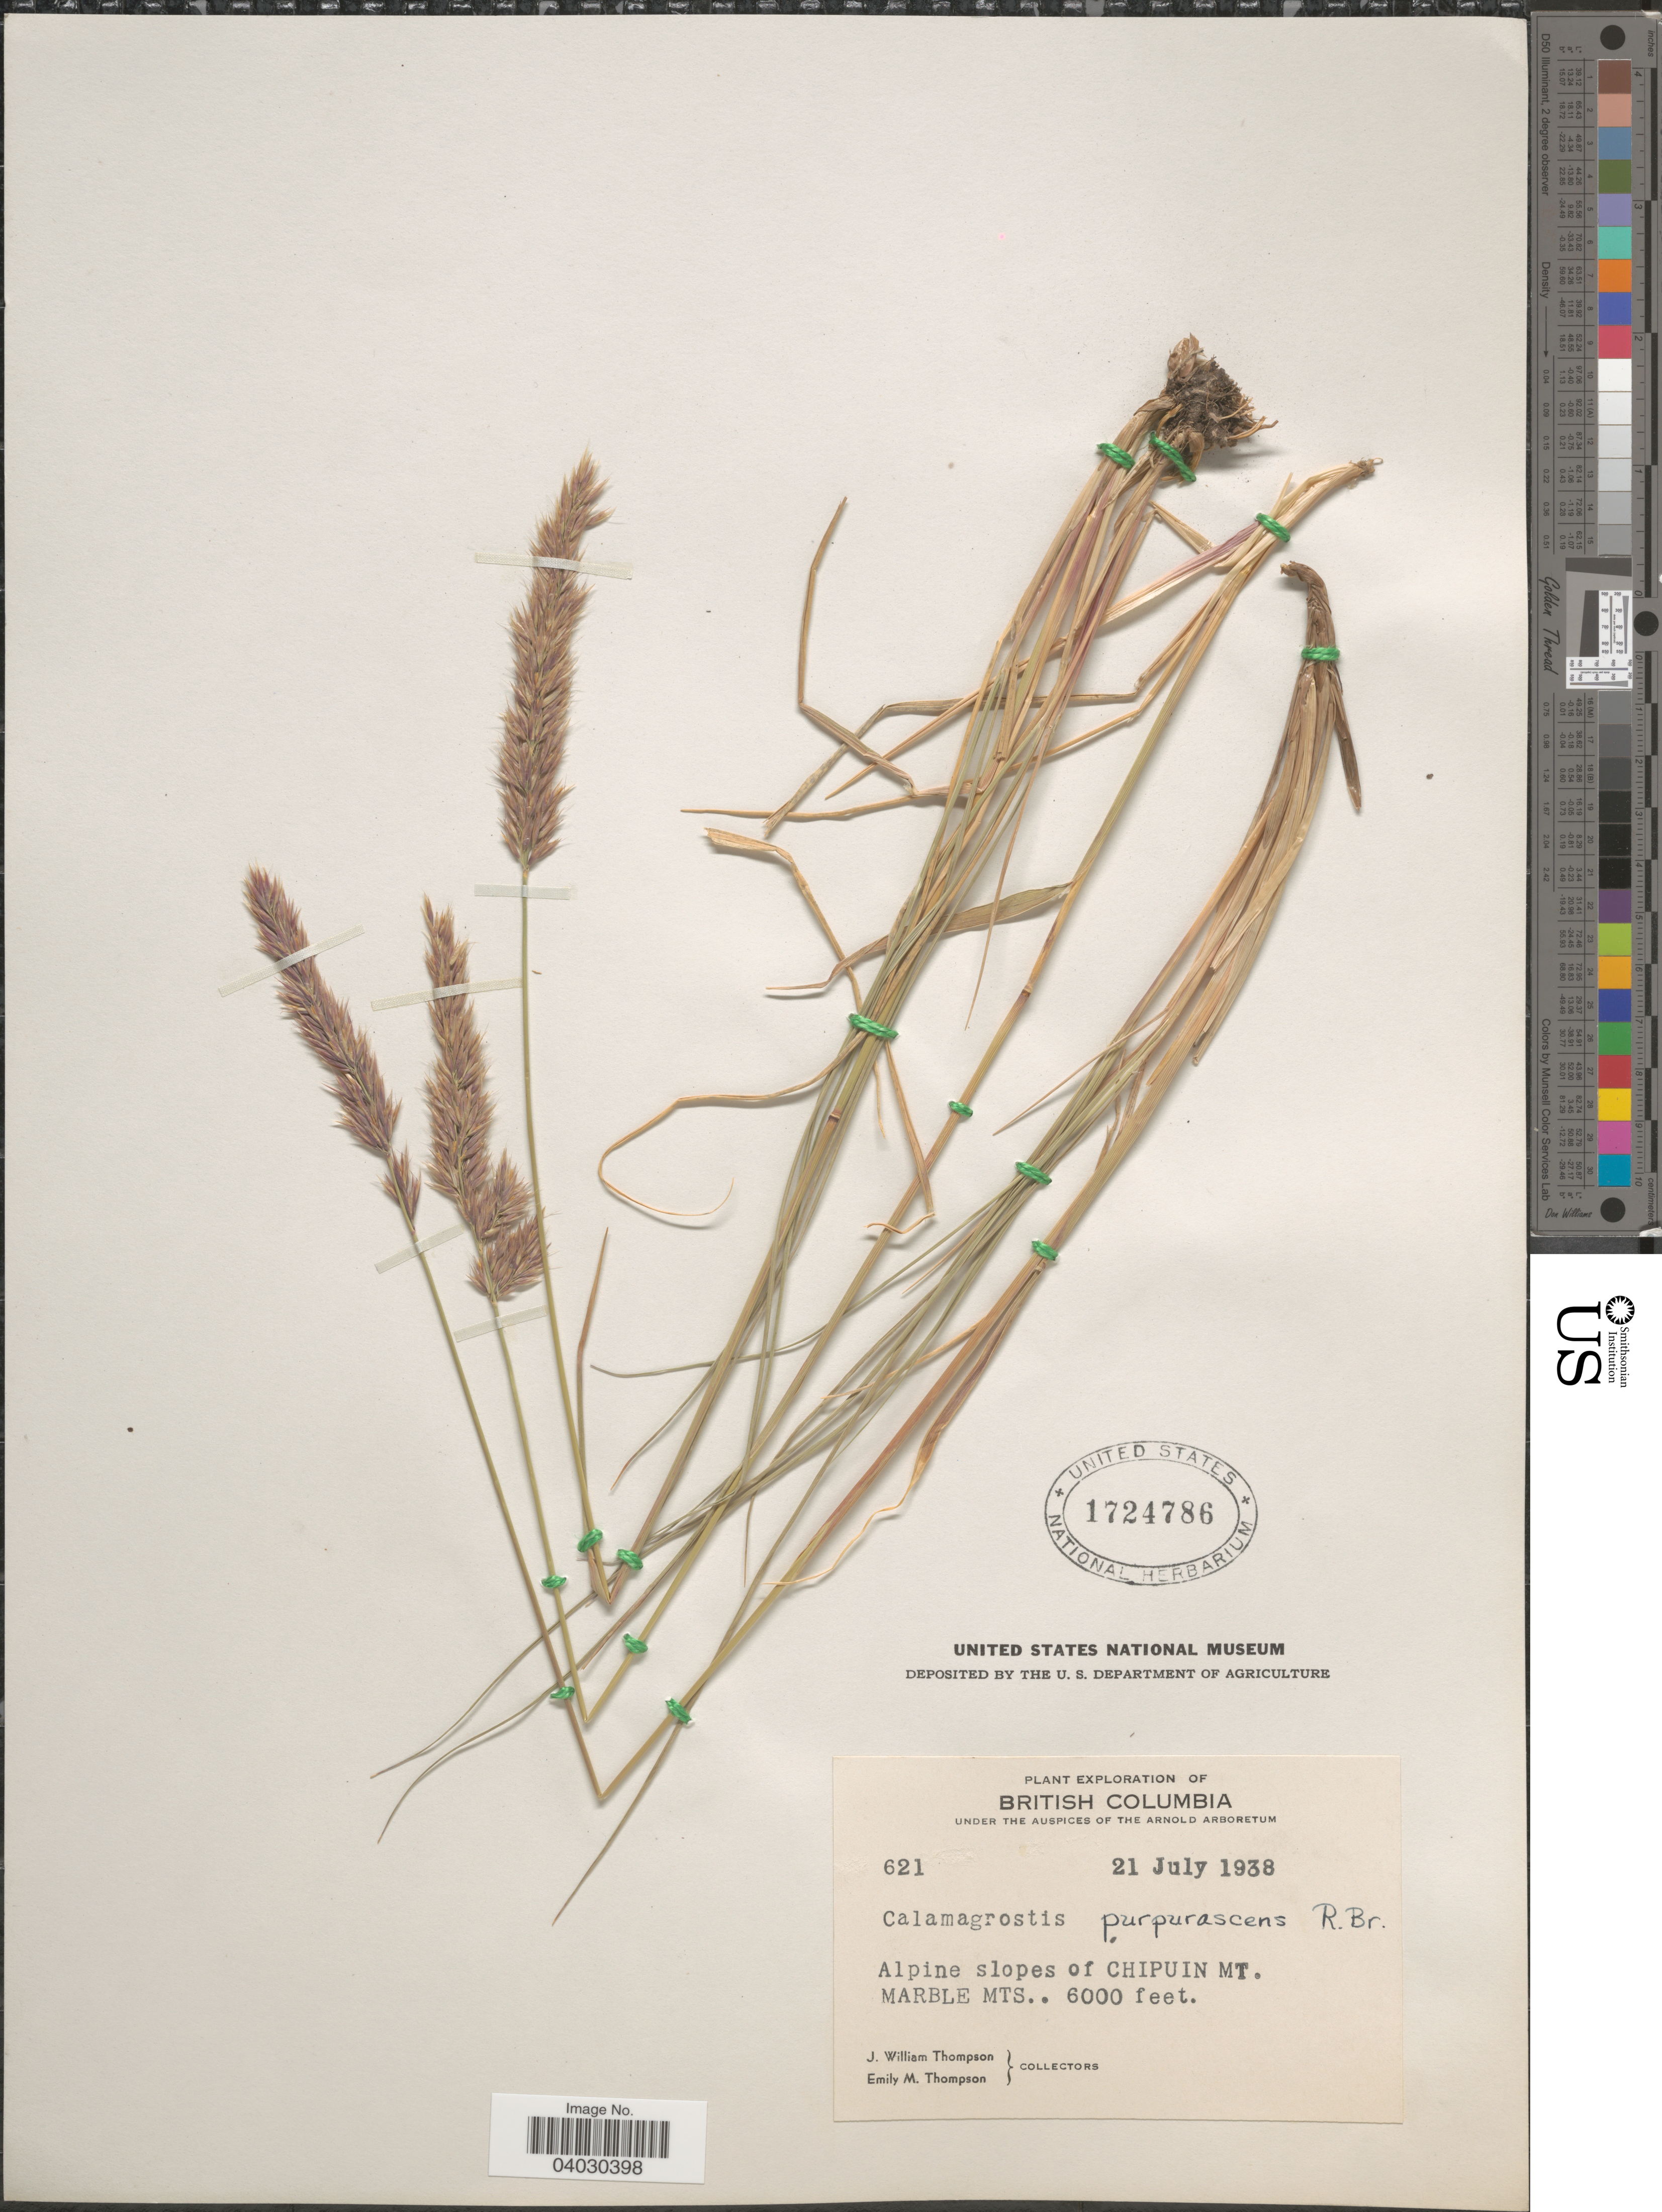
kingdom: Plantae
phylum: Tracheophyta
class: Liliopsida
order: Poales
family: Poaceae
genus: Calamagrostis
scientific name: Calamagrostis purpurascens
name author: R. Br.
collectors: J. W. Thompson & E. M. Thompson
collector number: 621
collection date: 1938-07-21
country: Canada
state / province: British Columbia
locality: Alpine slopes of Chipuin Mt. Marble Mts.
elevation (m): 1829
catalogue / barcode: US 1724786